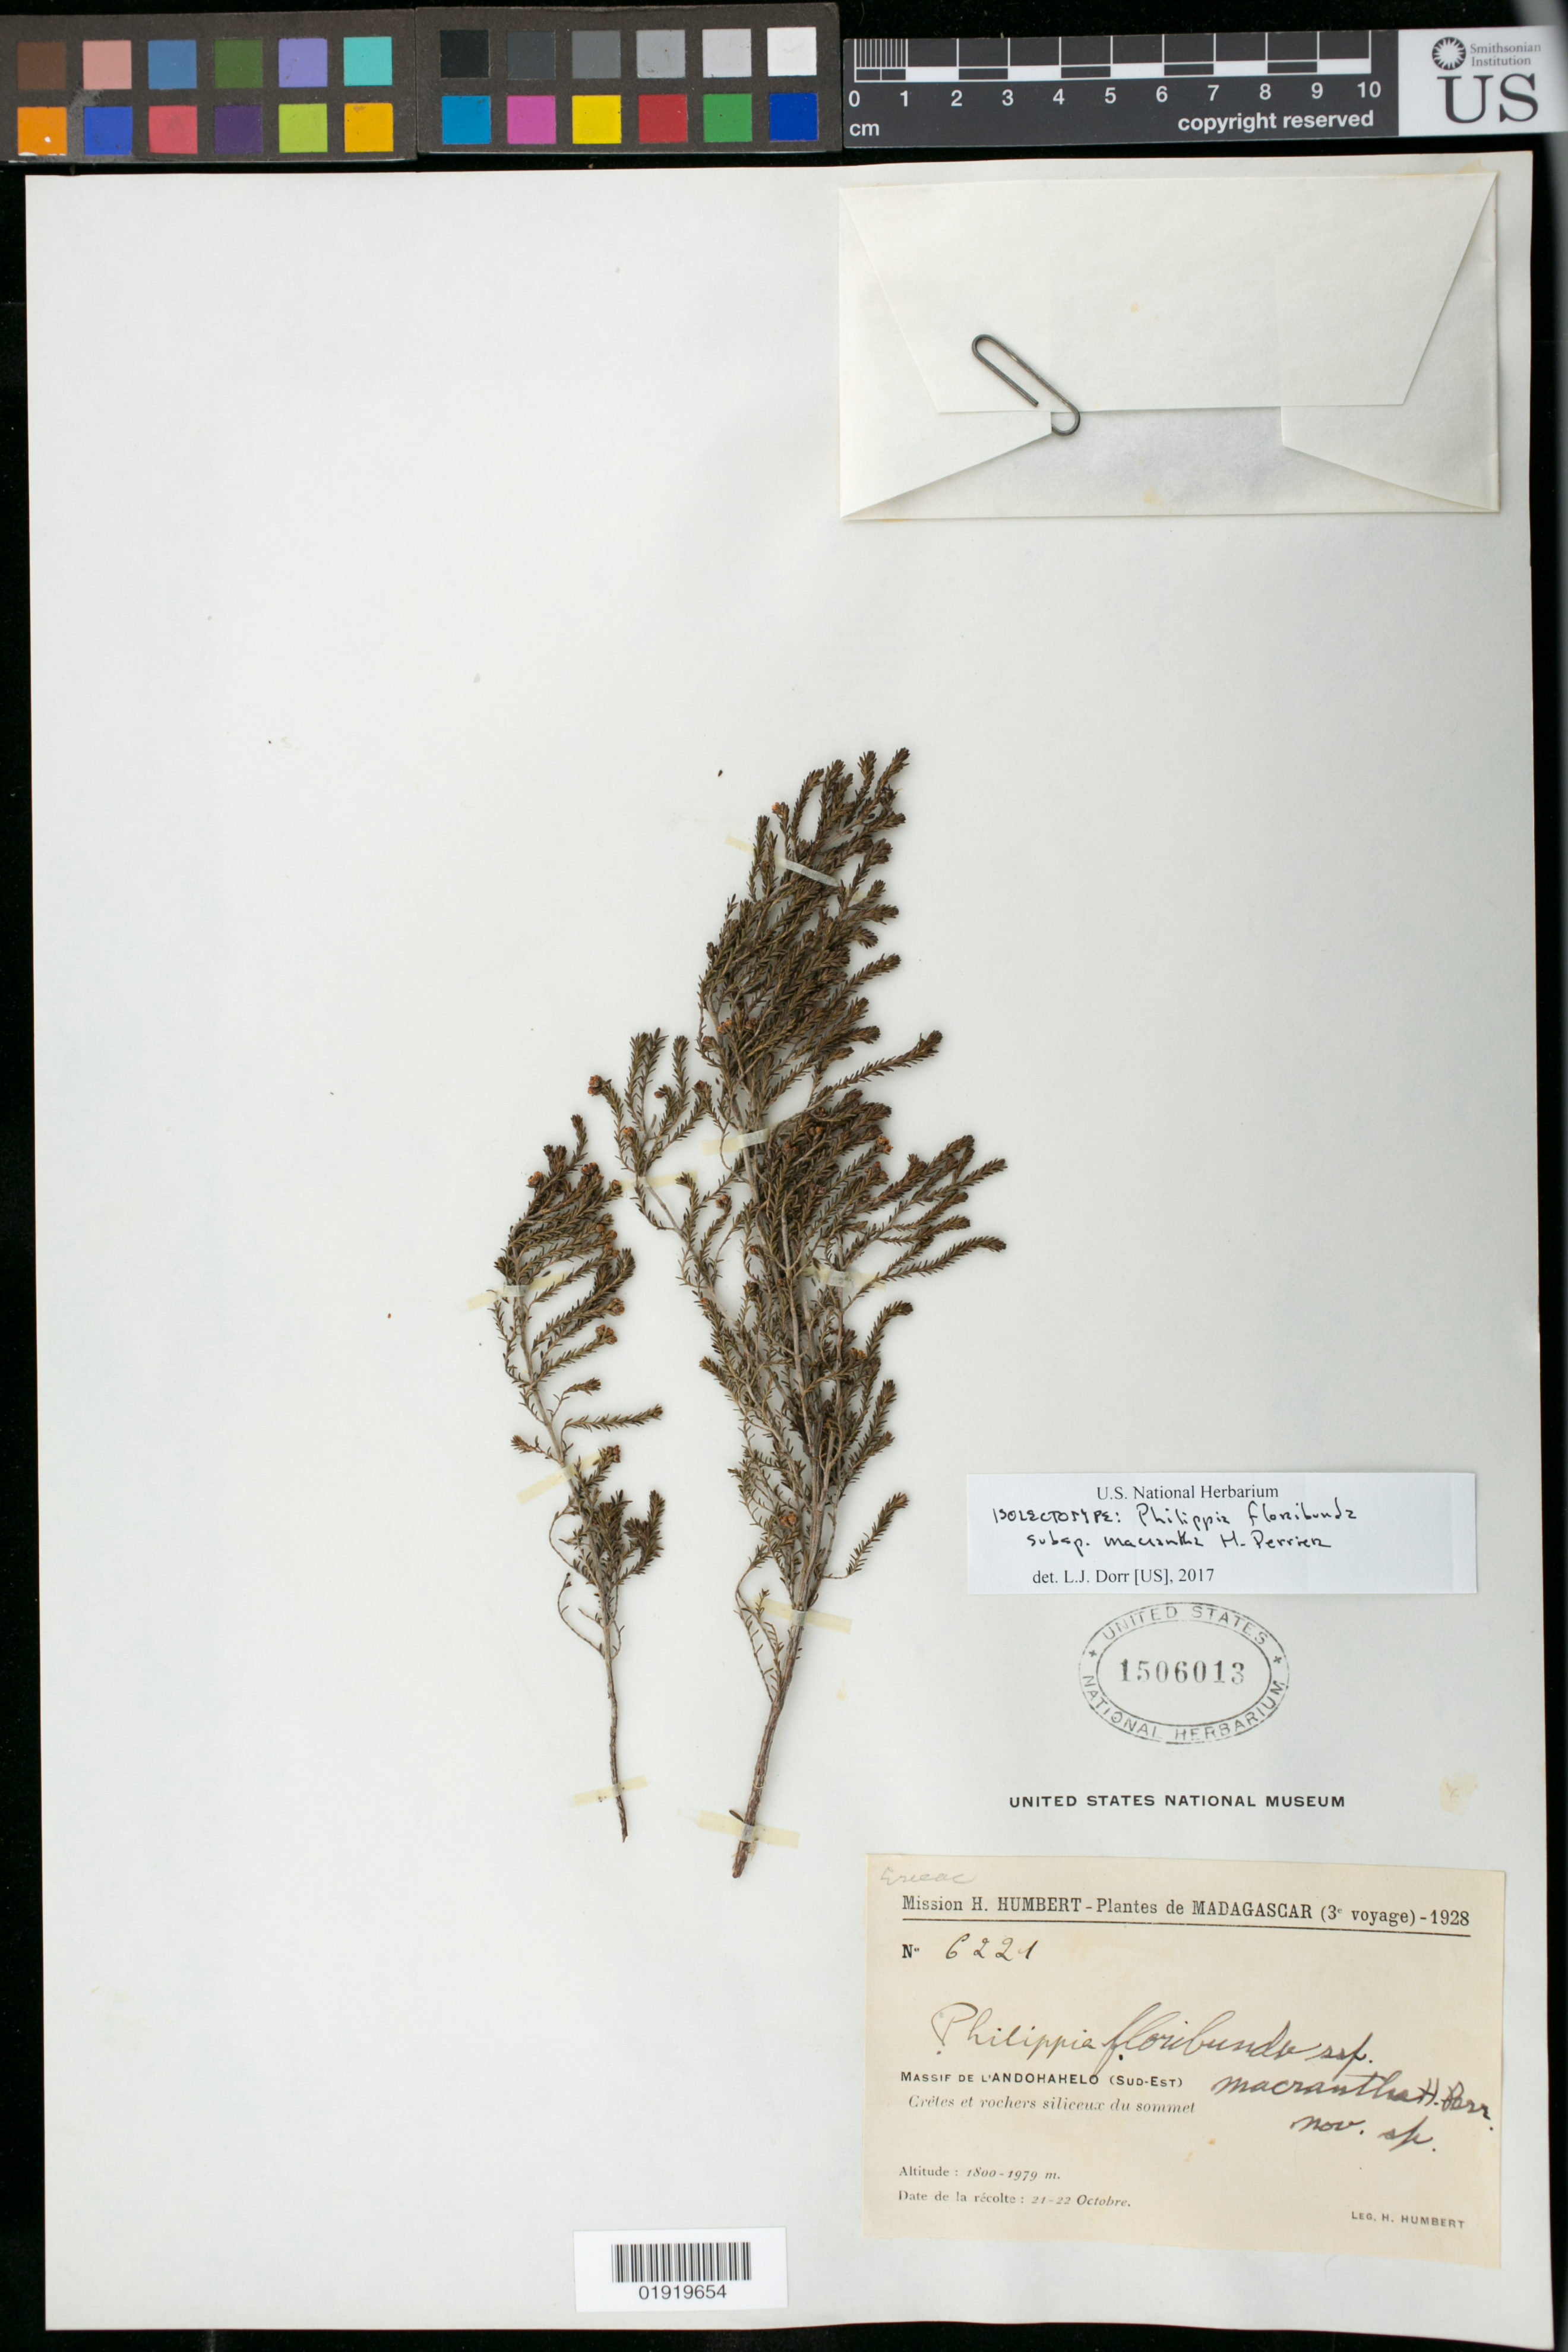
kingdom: Plantae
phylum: Tracheophyta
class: Magnoliopsida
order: Ericales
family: Ericaceae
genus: Philippia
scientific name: Philippia floribunda subsp. macrantha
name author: H. Perrier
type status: Isolectotype; Type Collection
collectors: H. Humbert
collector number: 6221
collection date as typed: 21 Oct 1928 to 22 Oct 1928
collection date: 1928-10-21/1928-10-22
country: Madagascar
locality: Massif de l'Andohahelo (Sud-Est)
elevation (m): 1800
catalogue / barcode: US 1506013